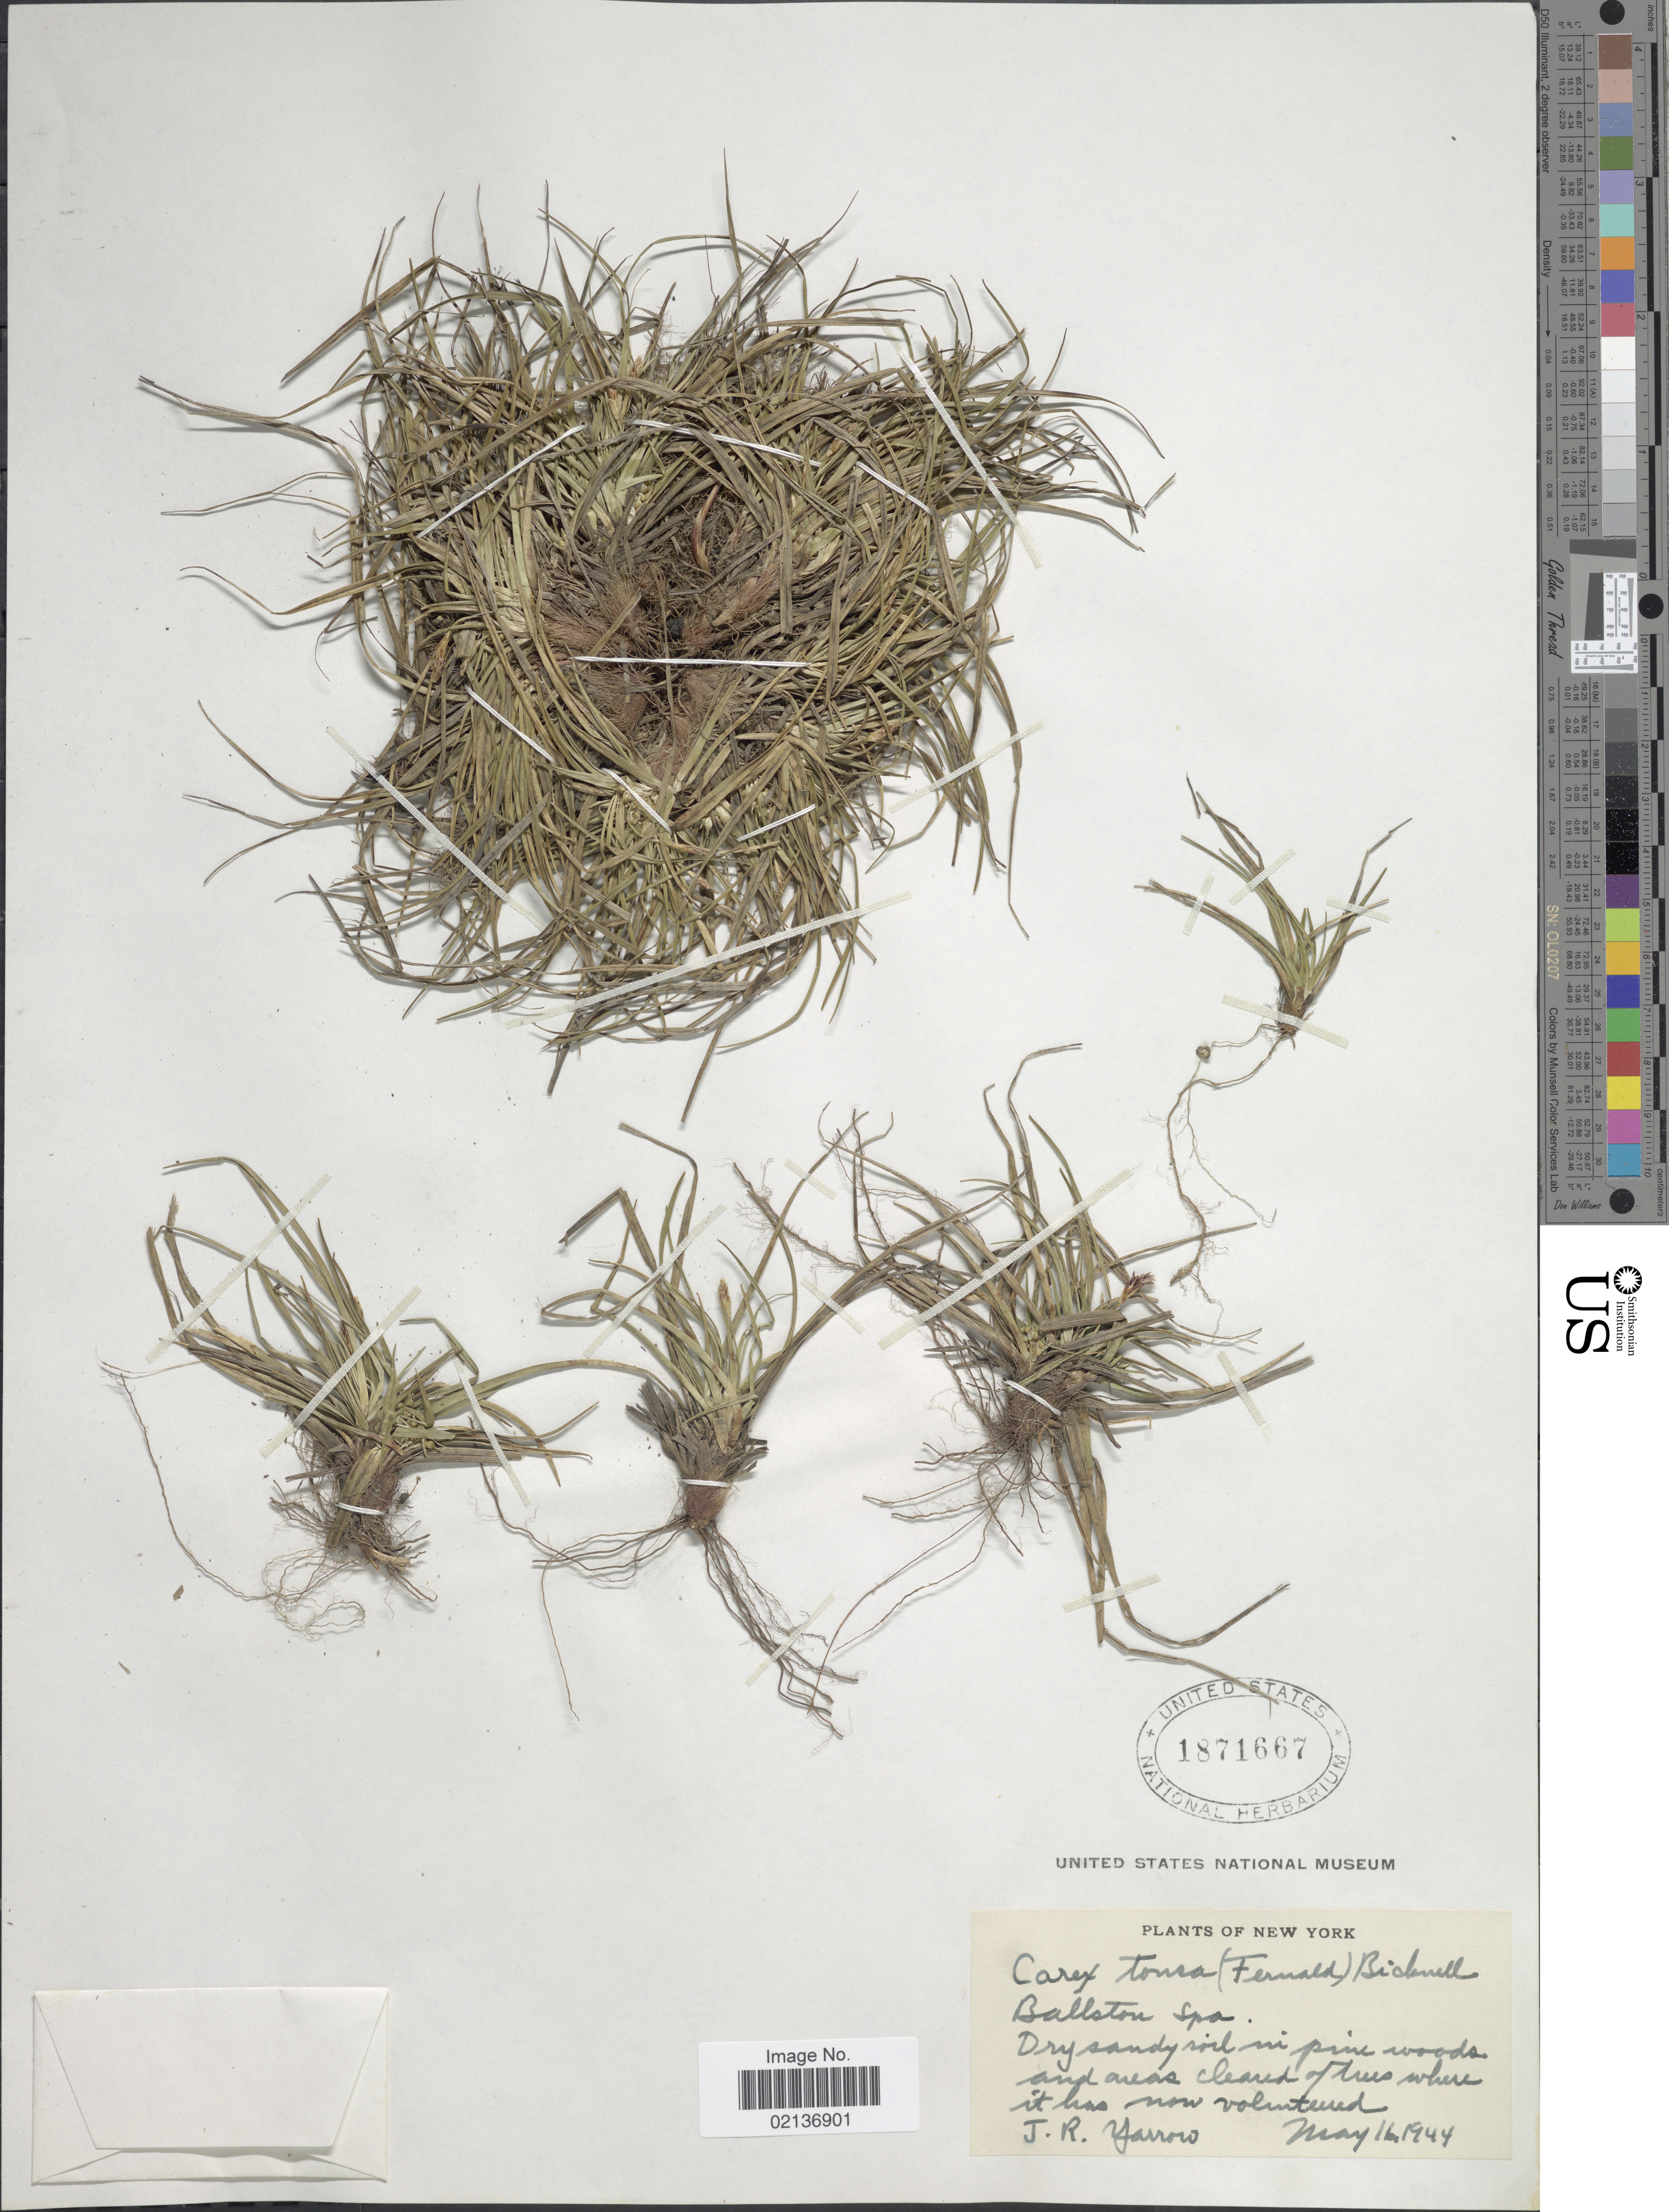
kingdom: Plantae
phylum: Tracheophyta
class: Liliopsida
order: Poales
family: Cyperaceae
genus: Carex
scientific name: Carex tonsa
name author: (Fernald) E.P. Bicknell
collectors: J. Yarrow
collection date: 1944-05-16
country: United States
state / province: New York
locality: Ballston Spa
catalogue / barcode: US 1871667